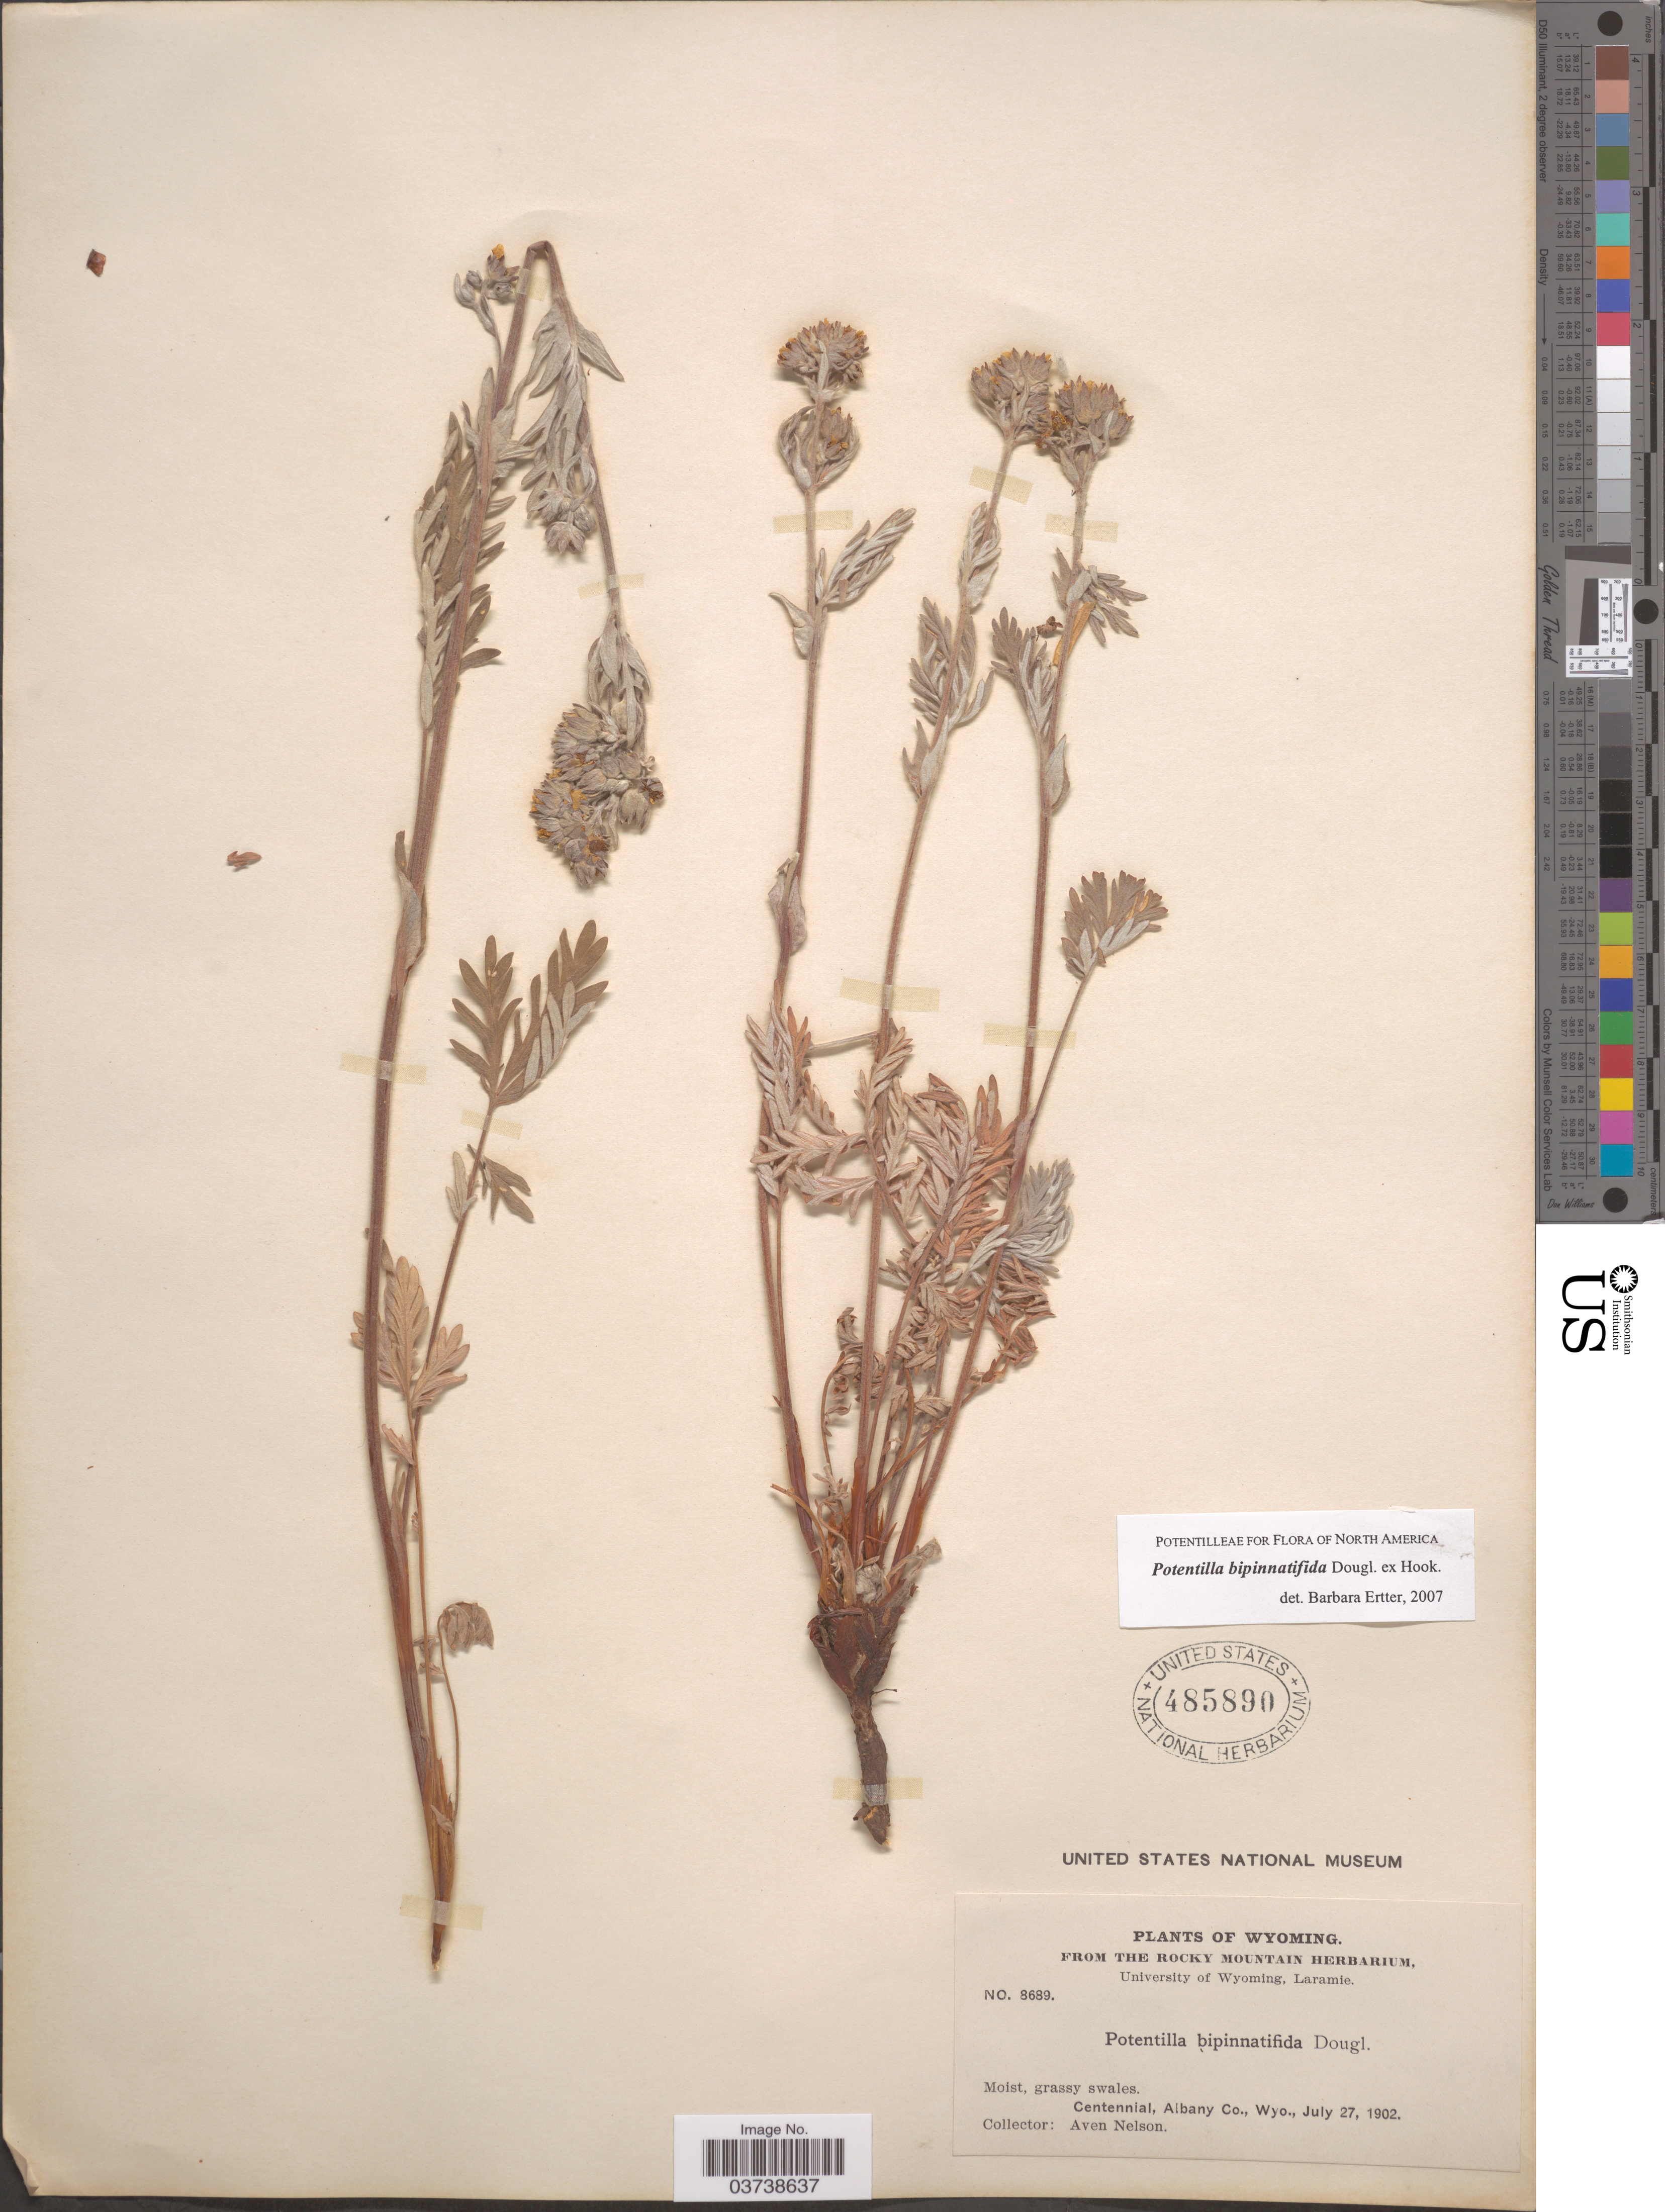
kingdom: Plantae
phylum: Tracheophyta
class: Magnoliopsida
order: Rosales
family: Rosaceae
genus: Potentilla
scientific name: Potentilla bipinnatifida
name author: Douglas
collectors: A. Nelson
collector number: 8689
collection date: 1902-07-27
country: United States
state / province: Wyoming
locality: Centennial, Albany Co.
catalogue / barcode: US 485890